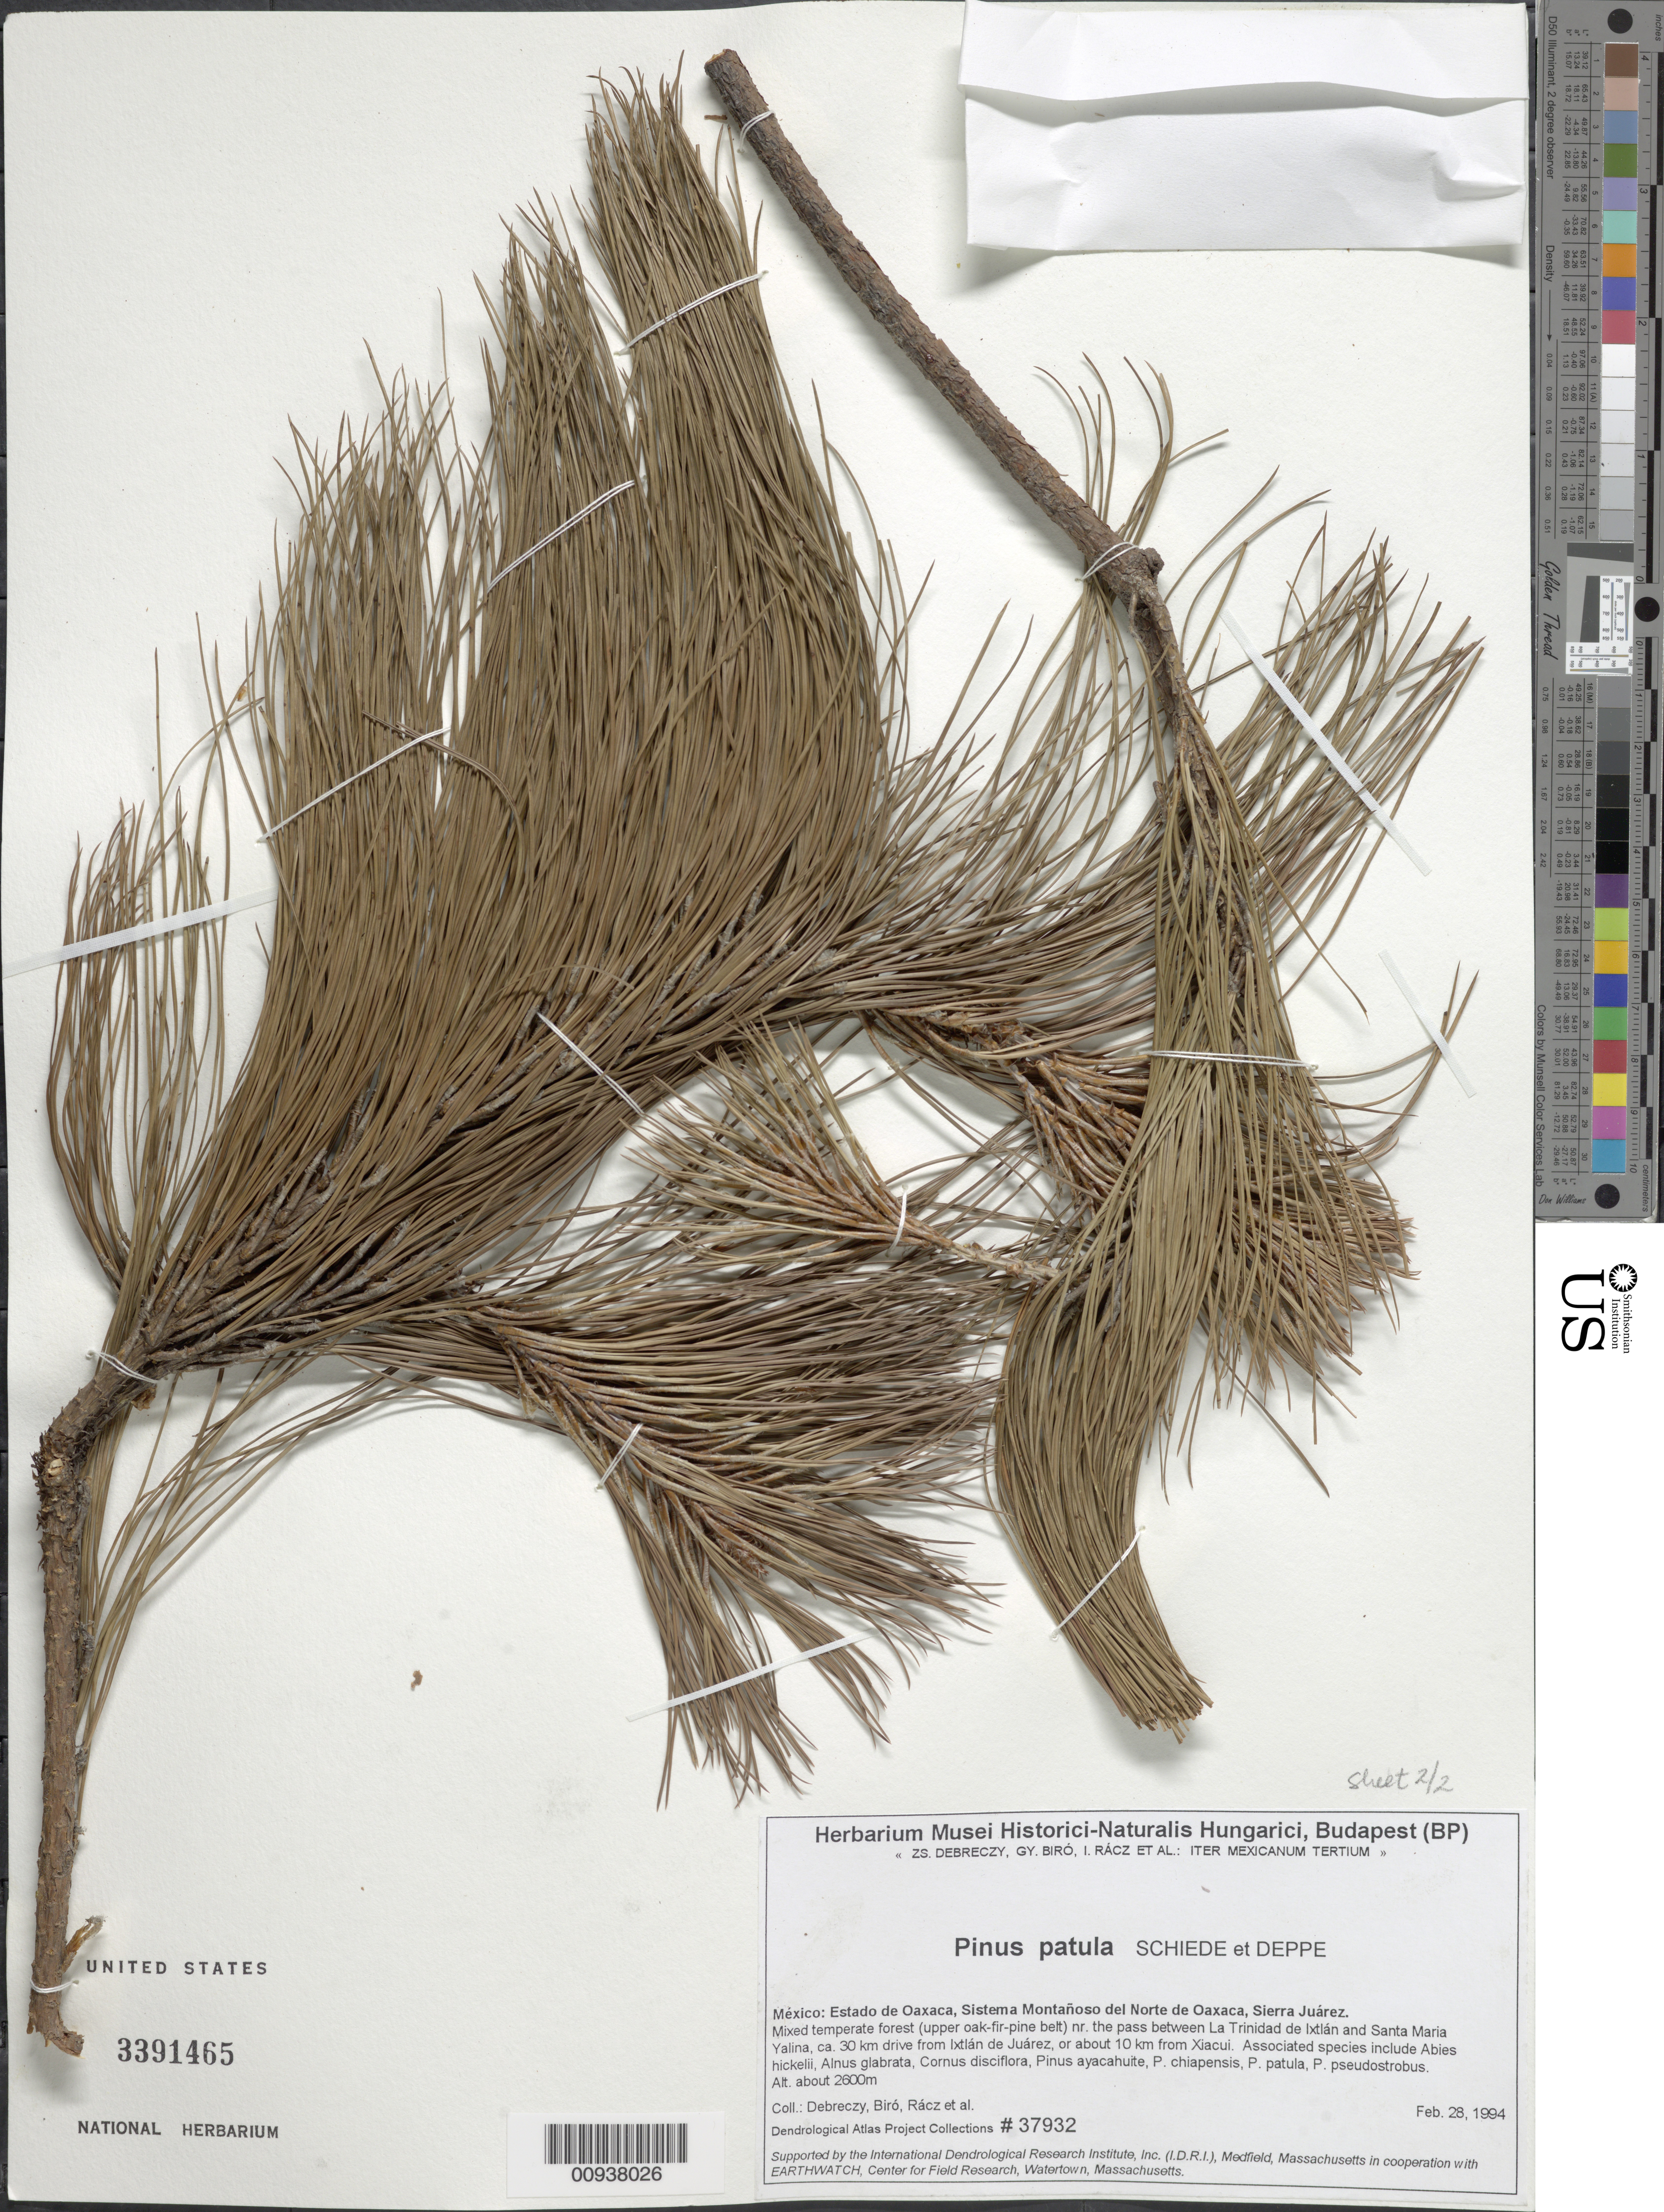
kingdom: Plantae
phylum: Tracheophyta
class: Pinopsida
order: Pinales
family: Pinaceae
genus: Pinus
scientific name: Pinus patula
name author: Schltdl. & Cham.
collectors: Z. Debreczy, G. Biro, I. Rácz & et al.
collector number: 37932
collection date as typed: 28 Feb 1994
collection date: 1994-02-28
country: Mexico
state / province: Oaxaca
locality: Near the pass between La Trinidad de Ixtlán and Santa María Yalina, ca. 30 km drive from Ixtlán de Juárez, or about 10 km from Xiacui. Sistema montañoso del Norte de Oaxaca, Sierra Juárez.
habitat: Mixed temperate forest (upper oak-fir-pine belt). Associated species include Abies hickelii, Alnus glabrata, Cornus disciflora, Pinus ayacahuite, P. chiapensis, P. patula, P. pseudostrobus.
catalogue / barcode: US 3391465